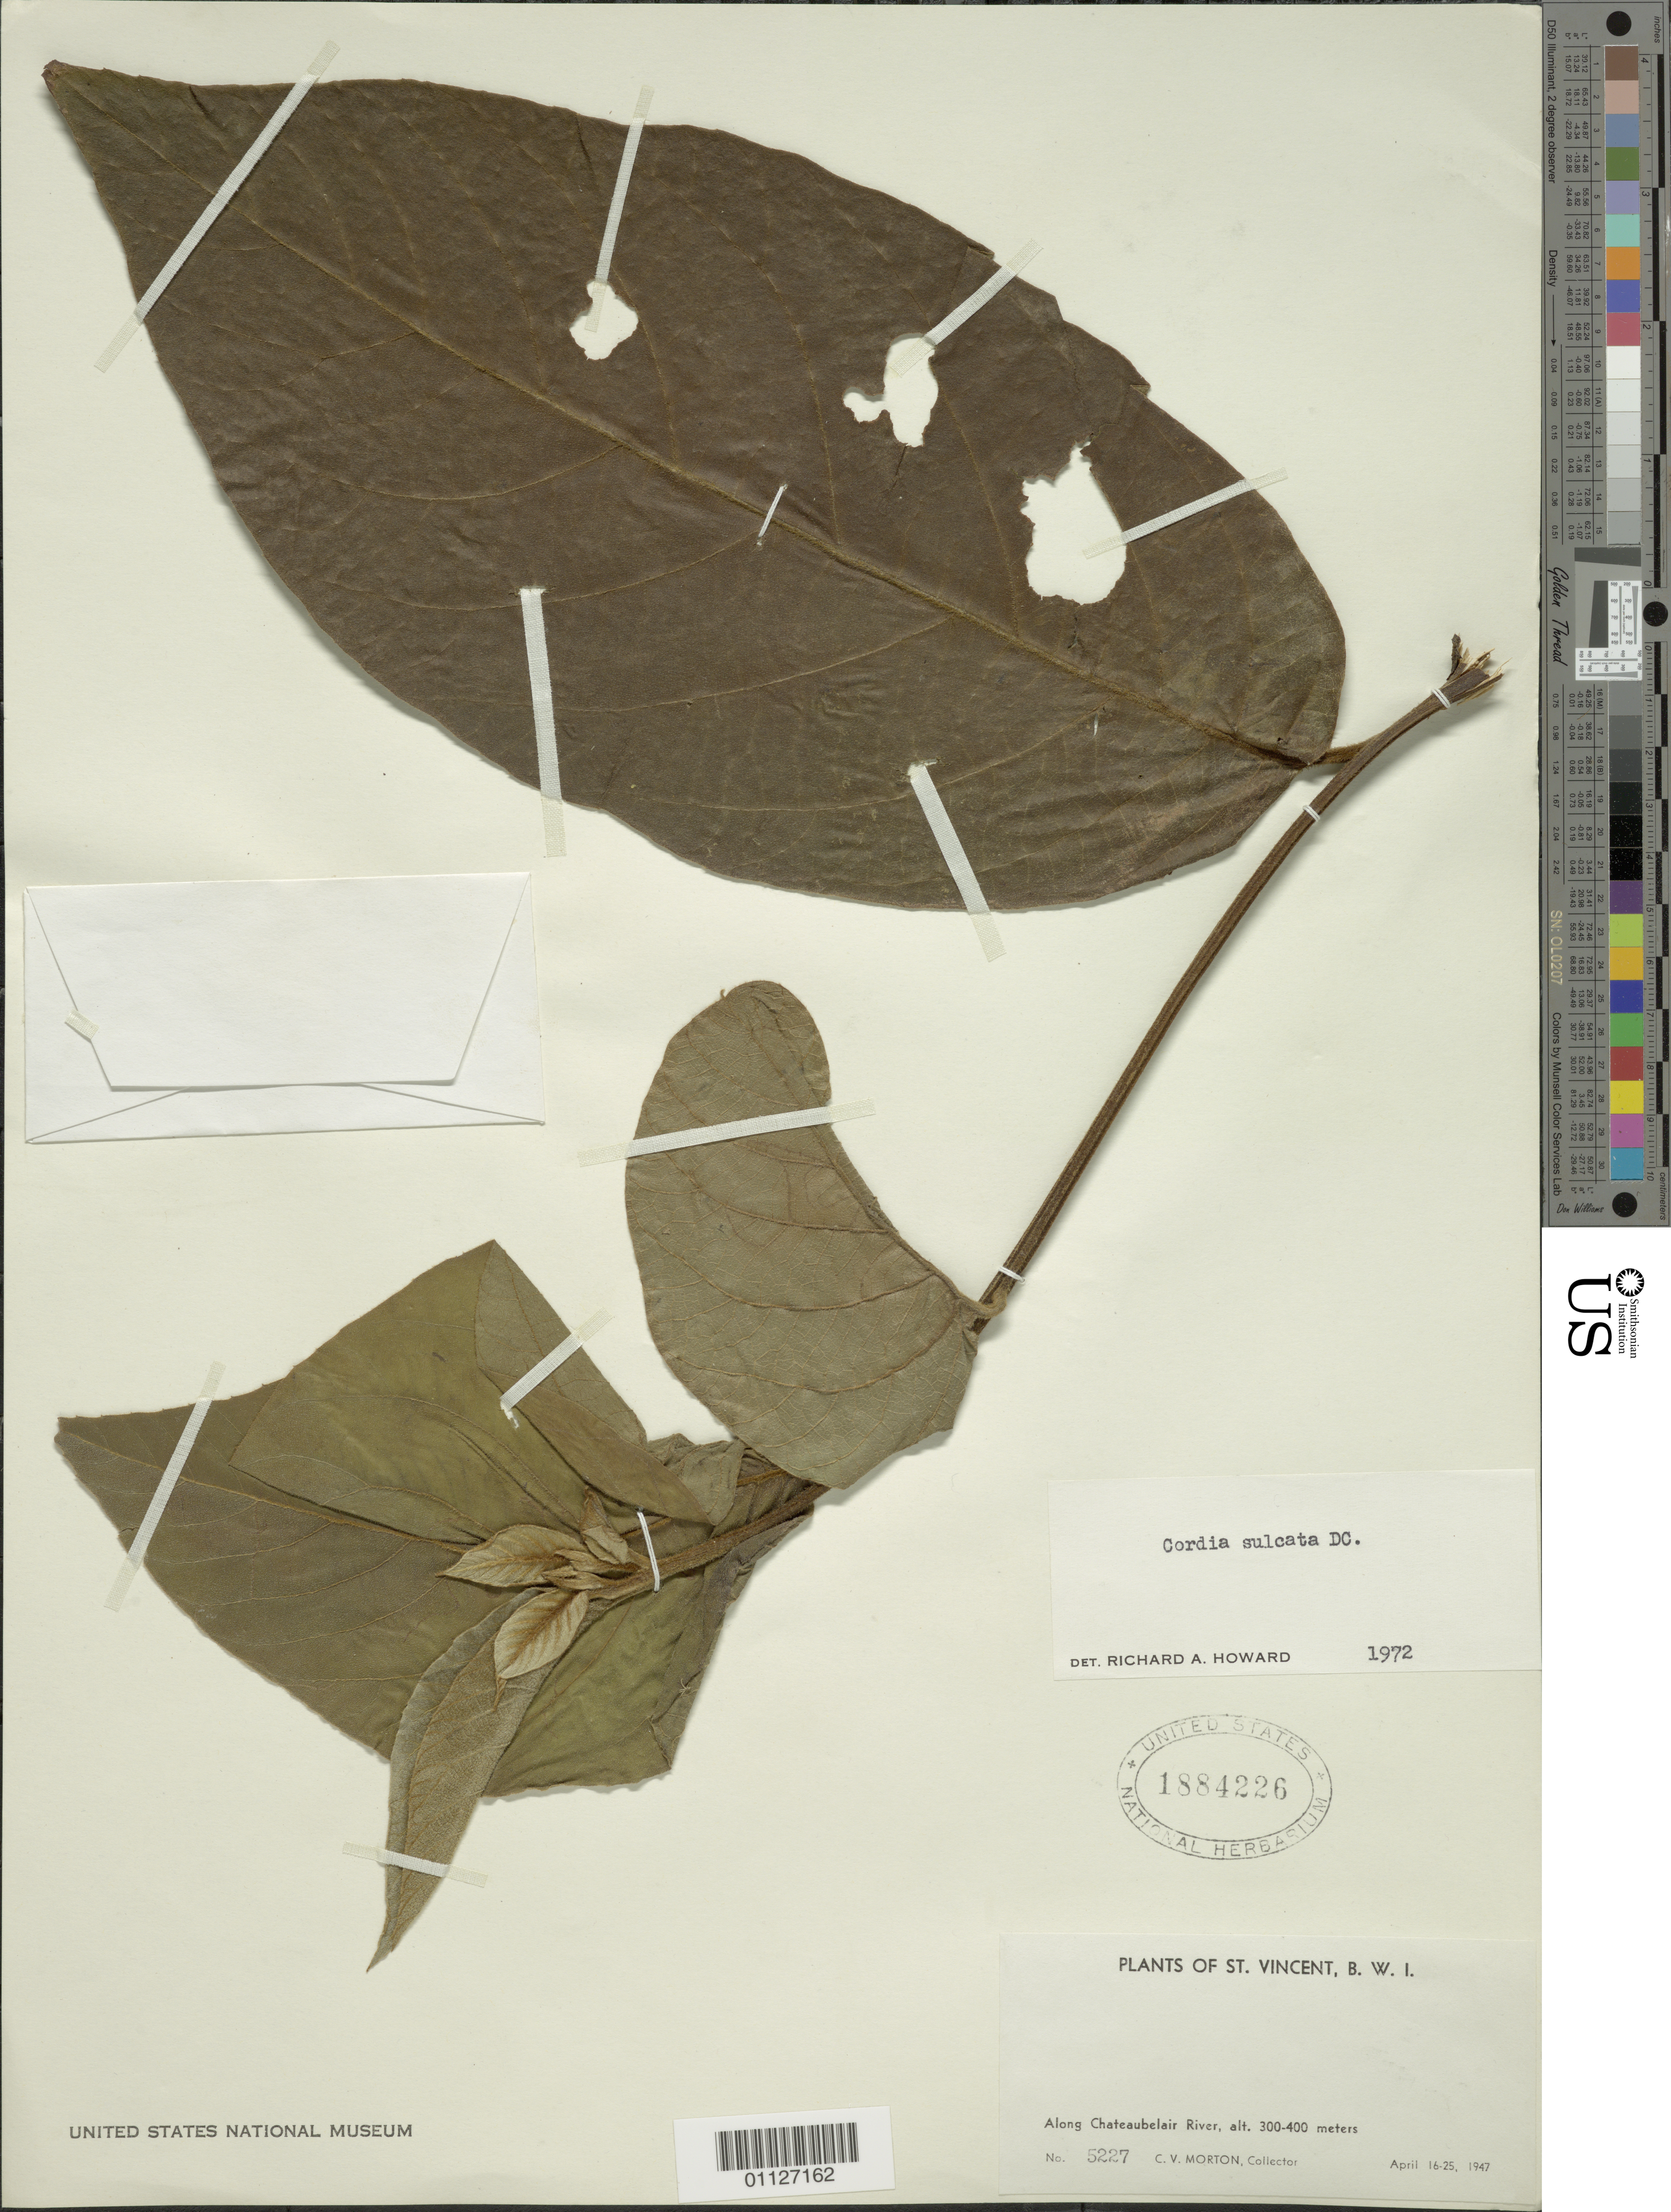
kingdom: Plantae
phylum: Tracheophyta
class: Magnoliopsida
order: Boraginales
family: Cordiaceae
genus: Cordia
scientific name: Cordia sulcata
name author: DC.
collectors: C. V. Morton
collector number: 5227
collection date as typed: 16 Apr 1947 to 25 Apr 1947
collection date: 1947-04-16/1947-04-25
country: St. Vincent - Grenadines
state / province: Saint David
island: St. Vincent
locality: Along Chateaubelair River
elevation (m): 300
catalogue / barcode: US 1884226